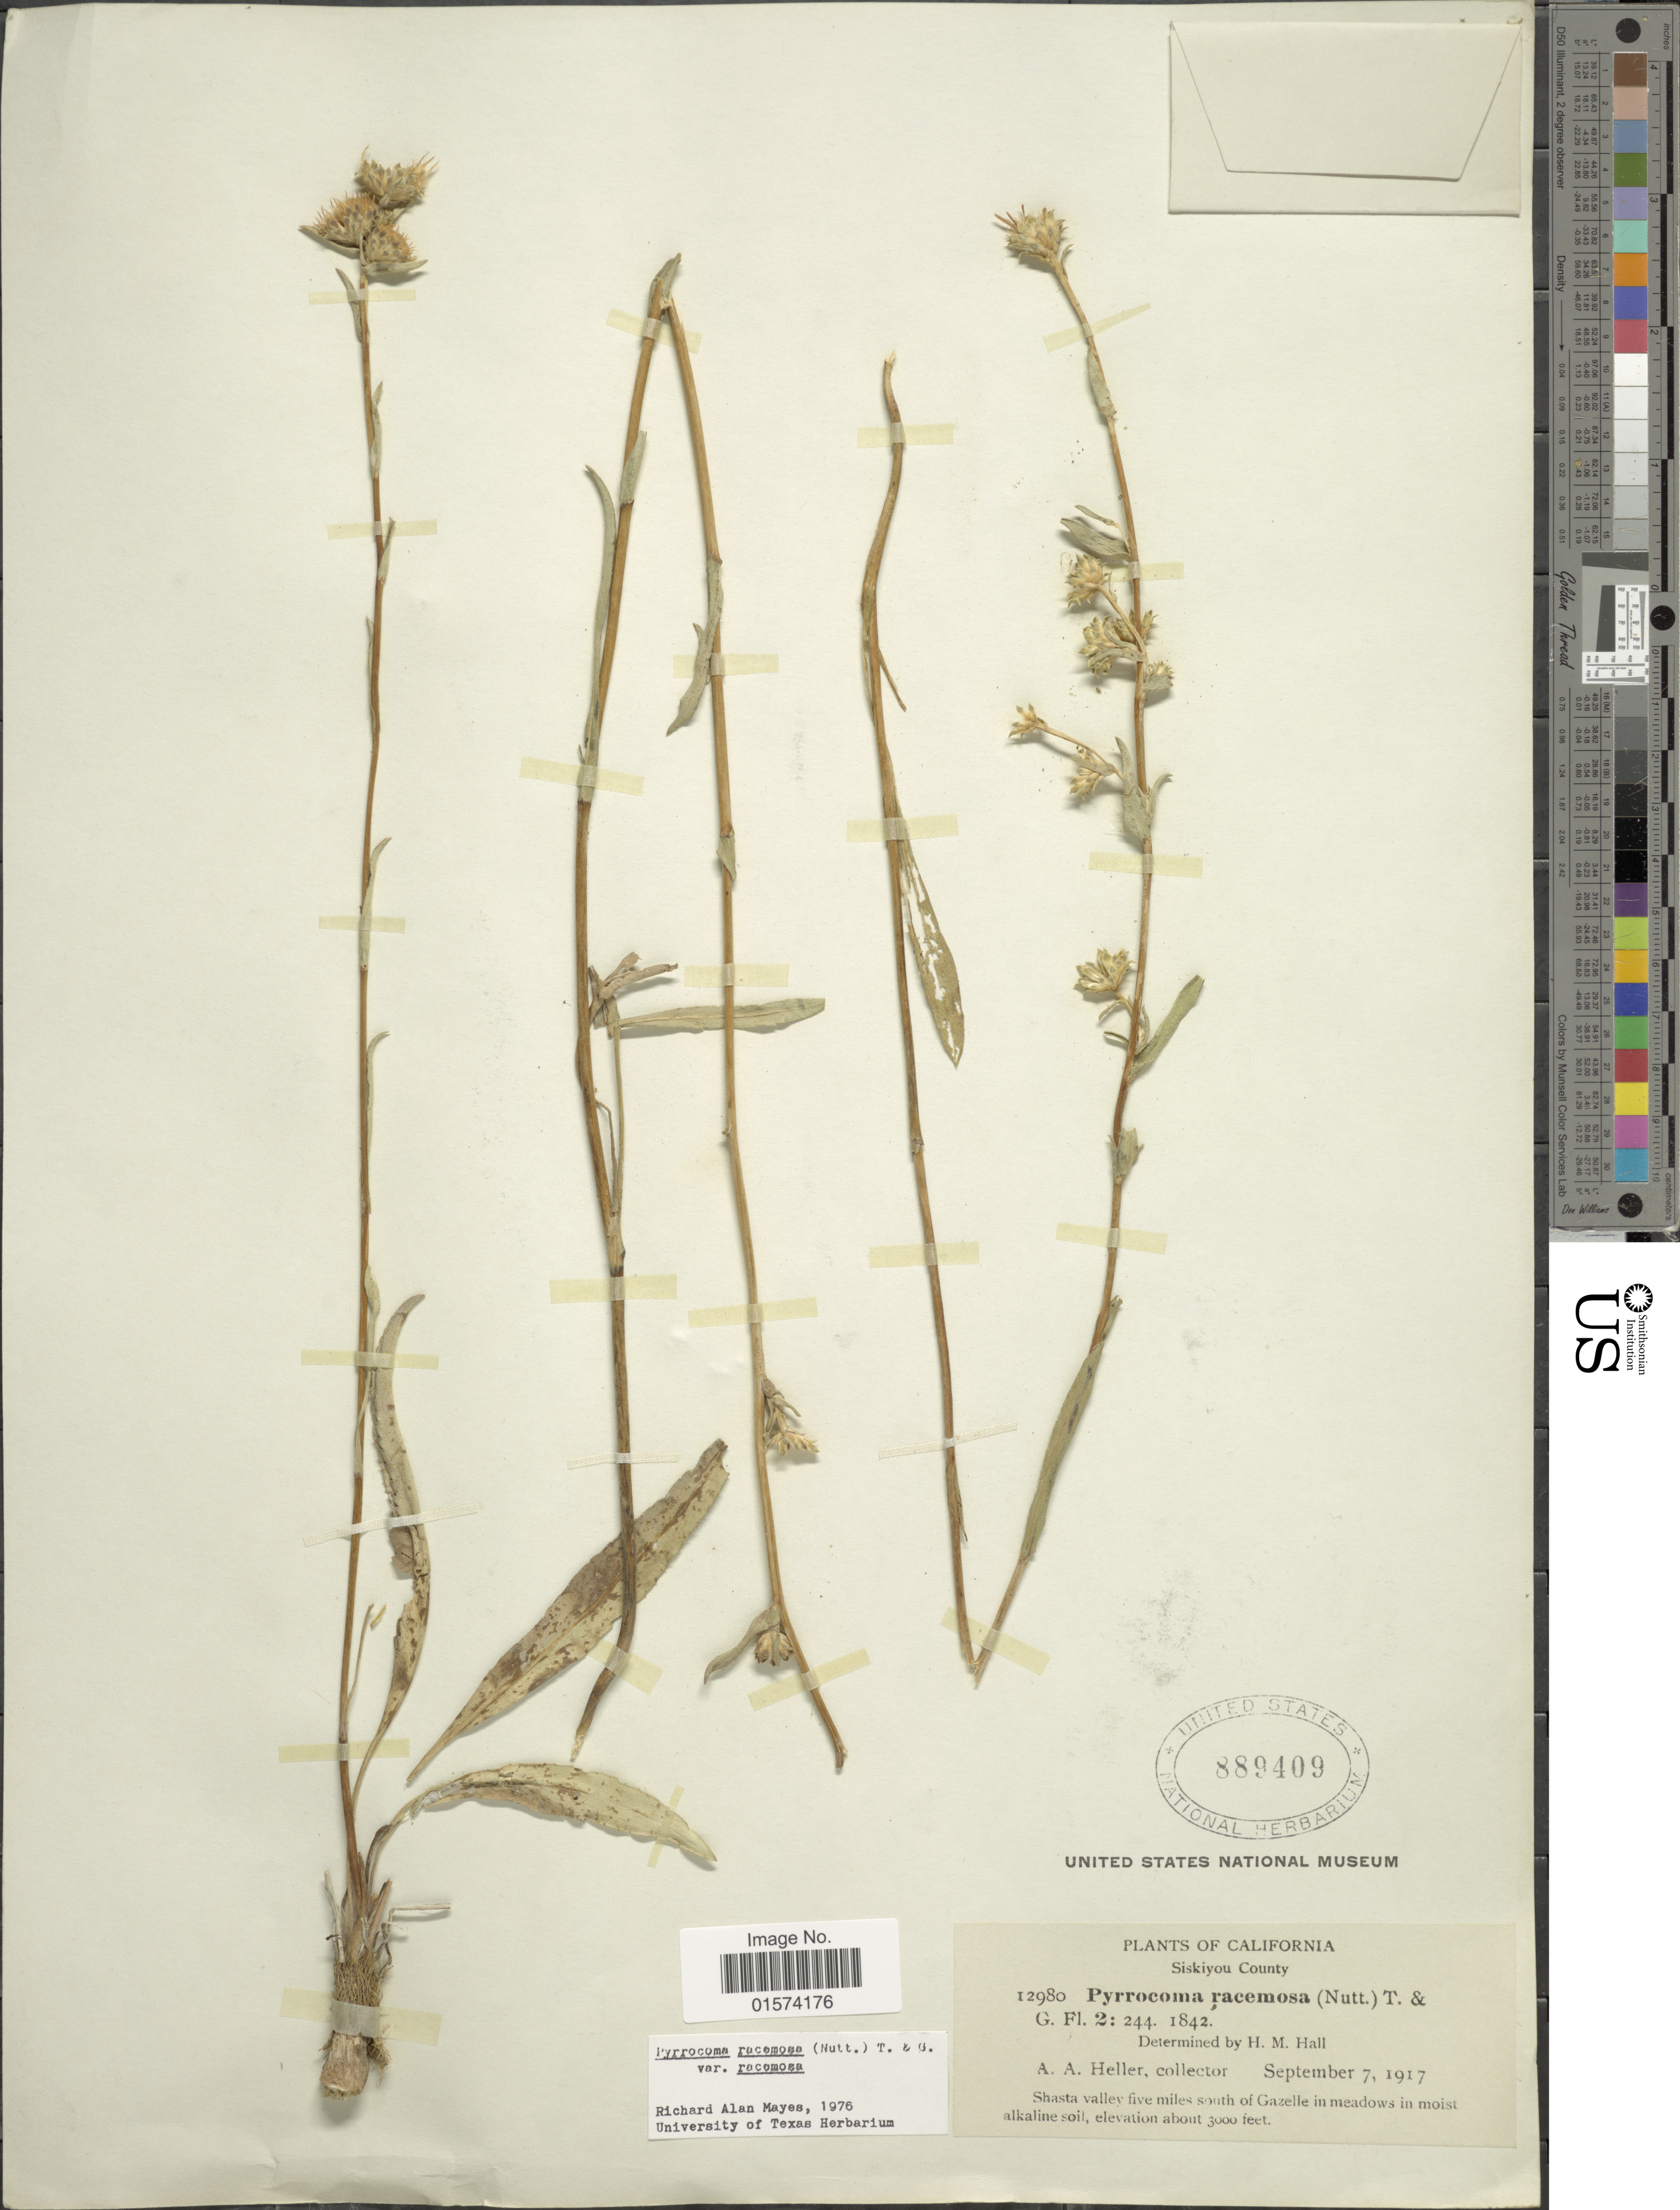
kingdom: Plantae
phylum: Tracheophyta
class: Magnoliopsida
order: Asterales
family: Asteraceae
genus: Pyrrocoma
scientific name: Pyrrocoma racemosa var. racemosa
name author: (Nutt.) Torr. & A. Gray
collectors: A. A. Heller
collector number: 12980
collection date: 1917-09-07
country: United States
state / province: California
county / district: Siskiyou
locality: Siskiyou County, Shasta valley five miles south of Gazelle in meadows in moist alkaline soil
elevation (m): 914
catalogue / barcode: US 889409